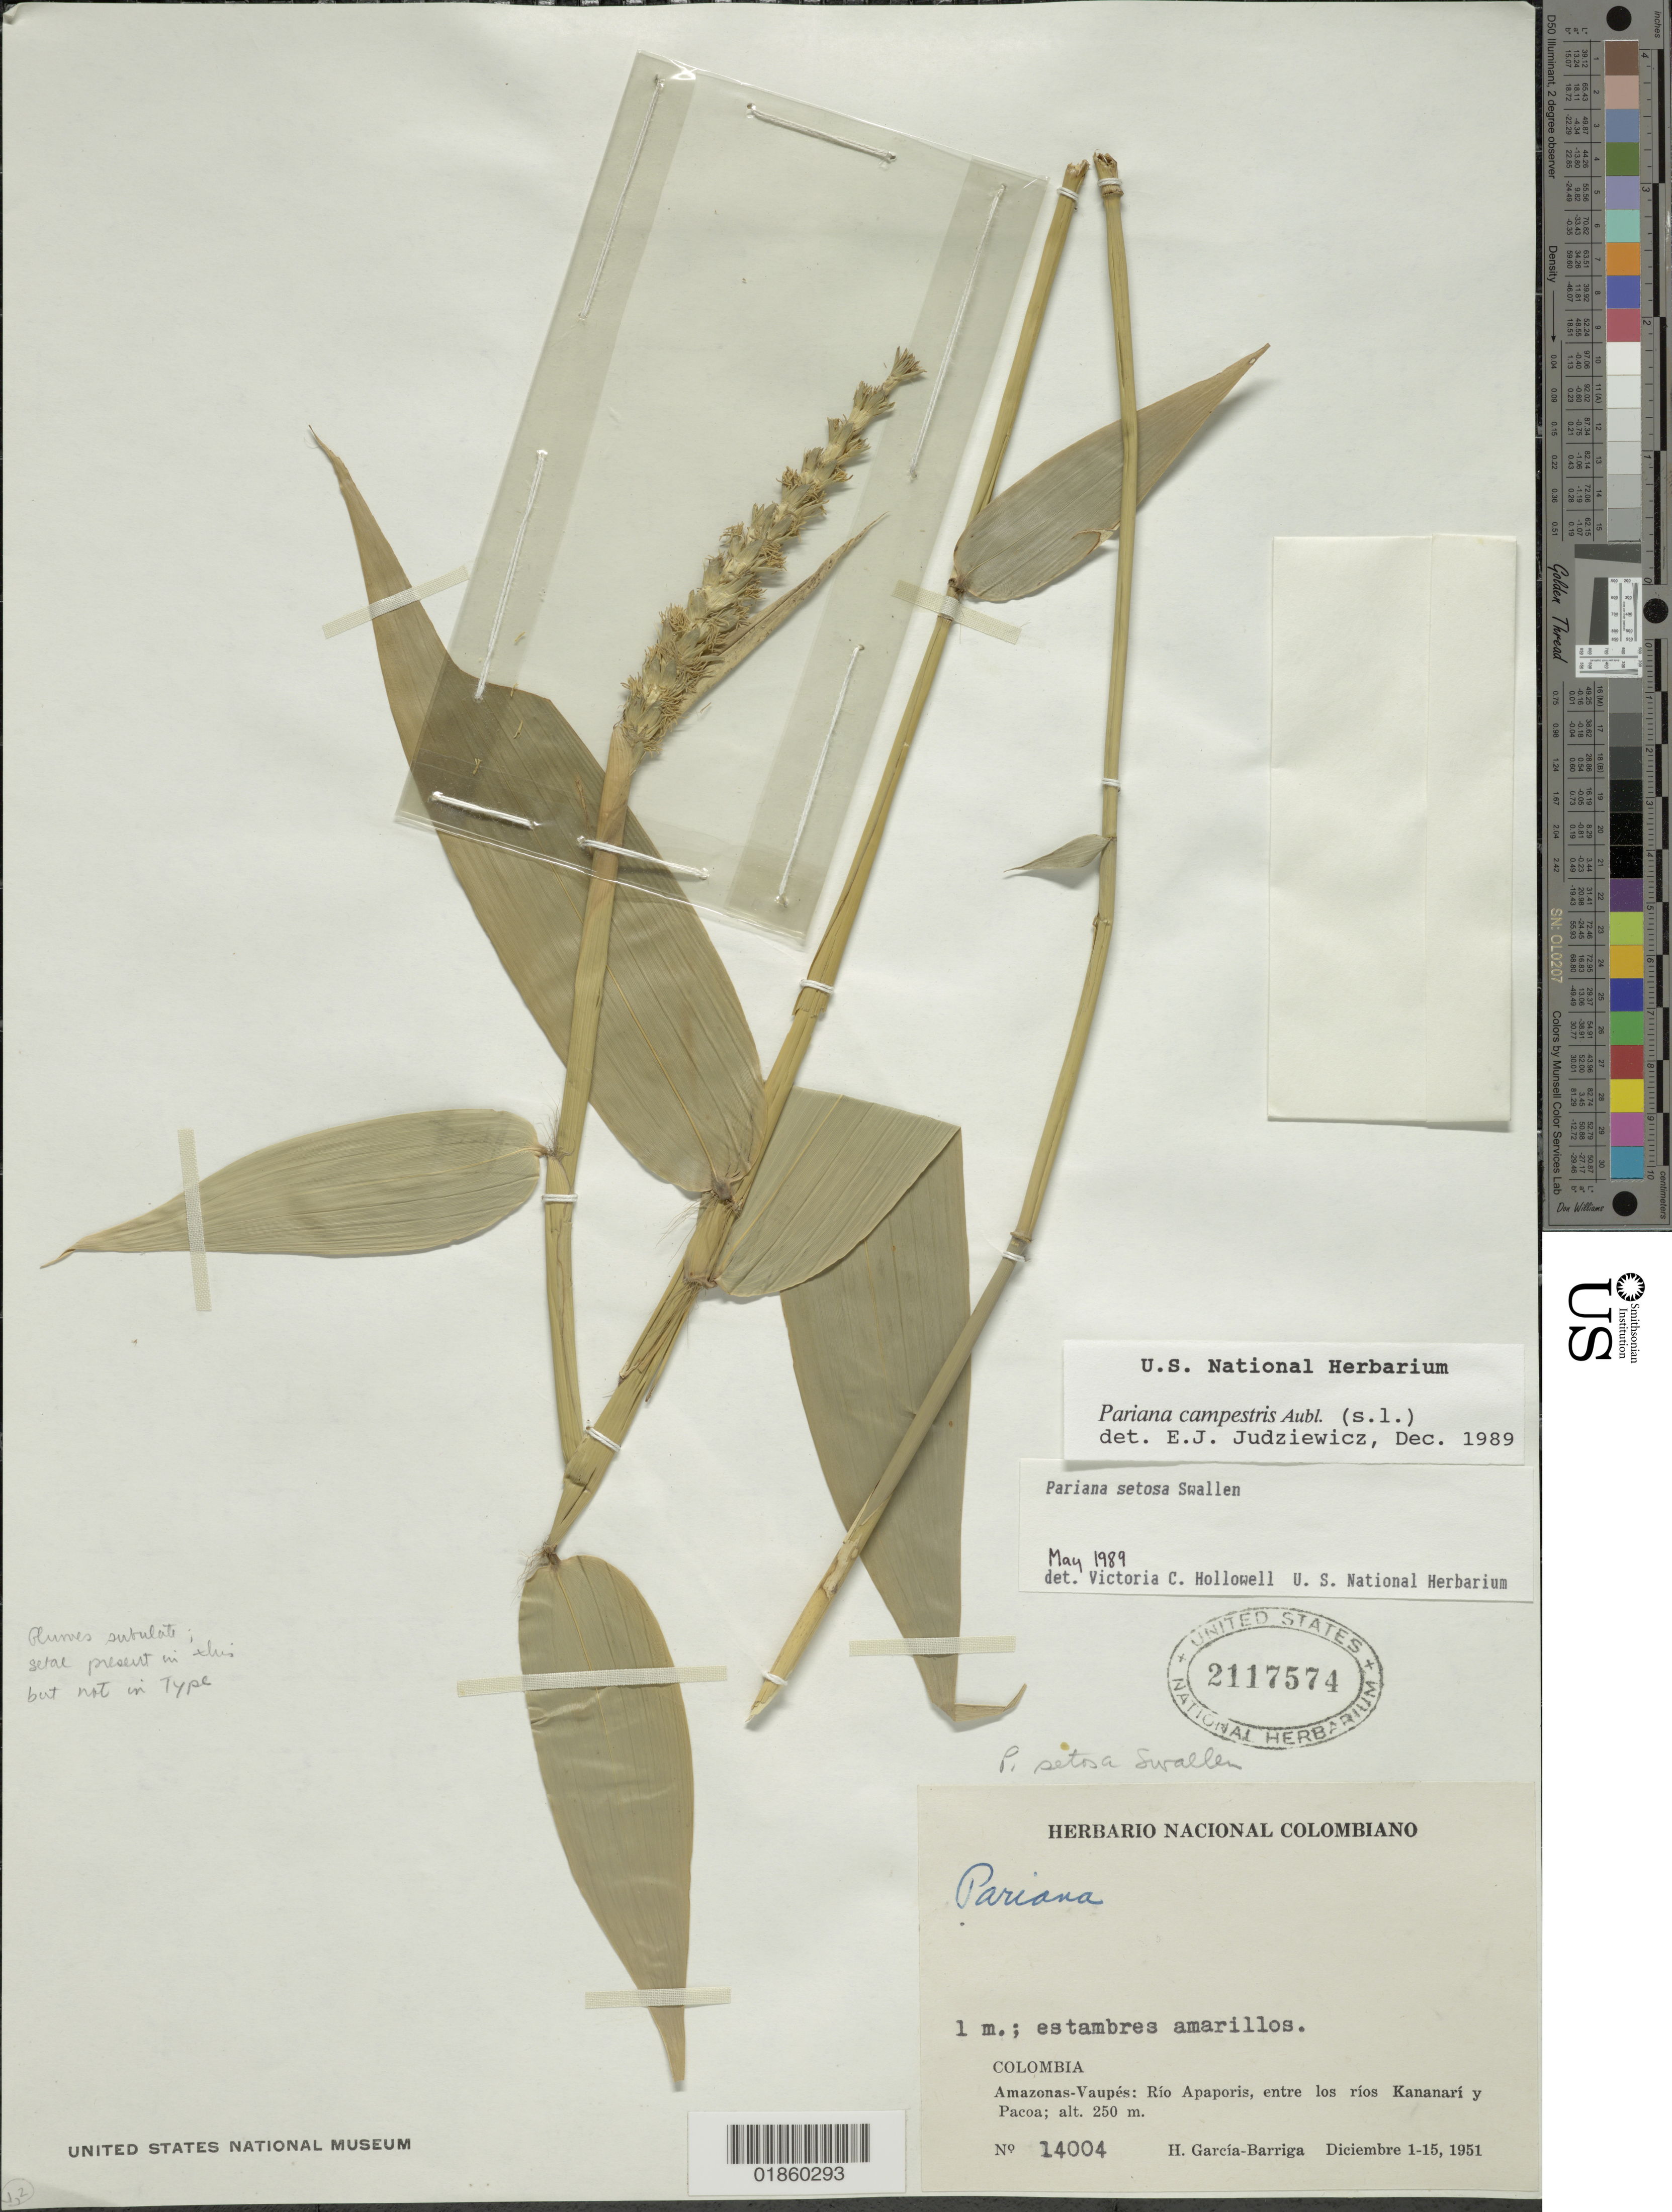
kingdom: Plantae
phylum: Tracheophyta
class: Liliopsida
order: Poales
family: Poaceae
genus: Pariana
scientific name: Pariana campestris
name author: Aubl.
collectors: H. Garcia-Barriga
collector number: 14004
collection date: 1951-12-01/1951-12-15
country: Colombia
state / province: Vaupes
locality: Rio Apaporia, entre los rios Kananari y Pacoa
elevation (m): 250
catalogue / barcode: US 2117574